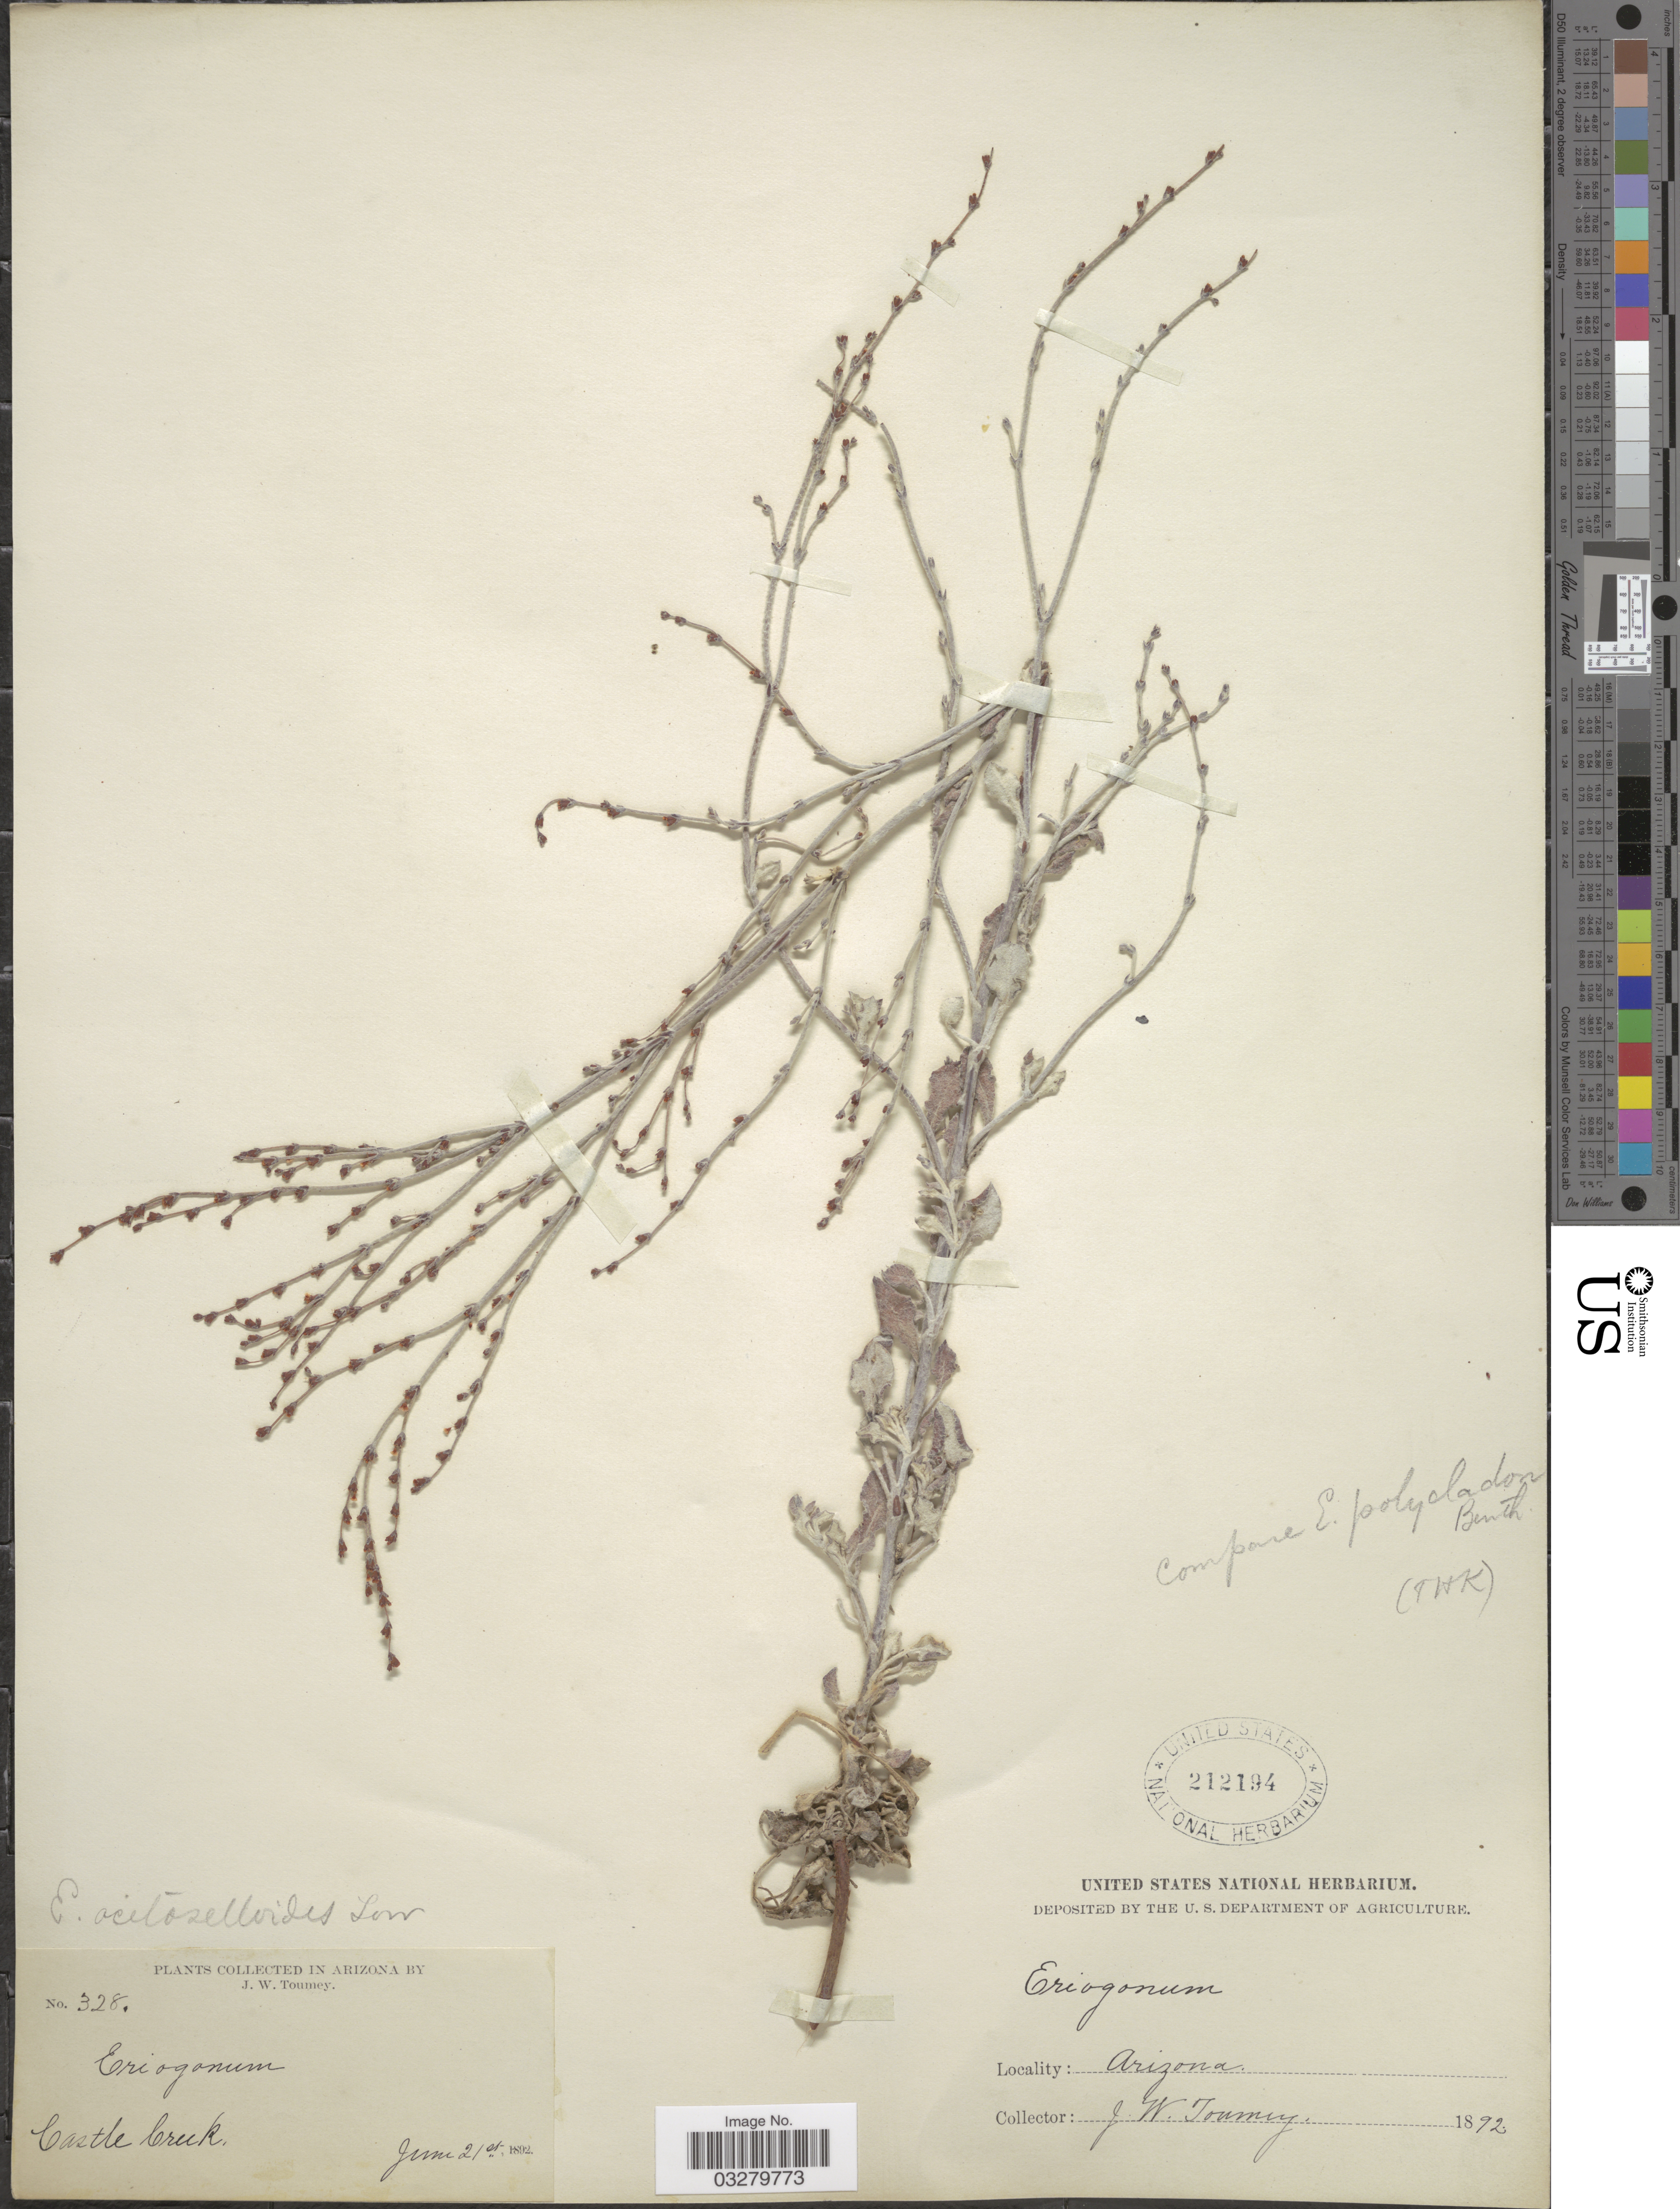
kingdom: Plantae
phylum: Tracheophyta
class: Magnoliopsida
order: Caryophyllales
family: Polygonaceae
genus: Eriogonum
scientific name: Eriogonum polycladon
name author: Benth.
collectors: J. W. Toumey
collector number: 328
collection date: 1892-06-21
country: United States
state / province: Arizona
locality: Castle Creek.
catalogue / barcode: US 212194